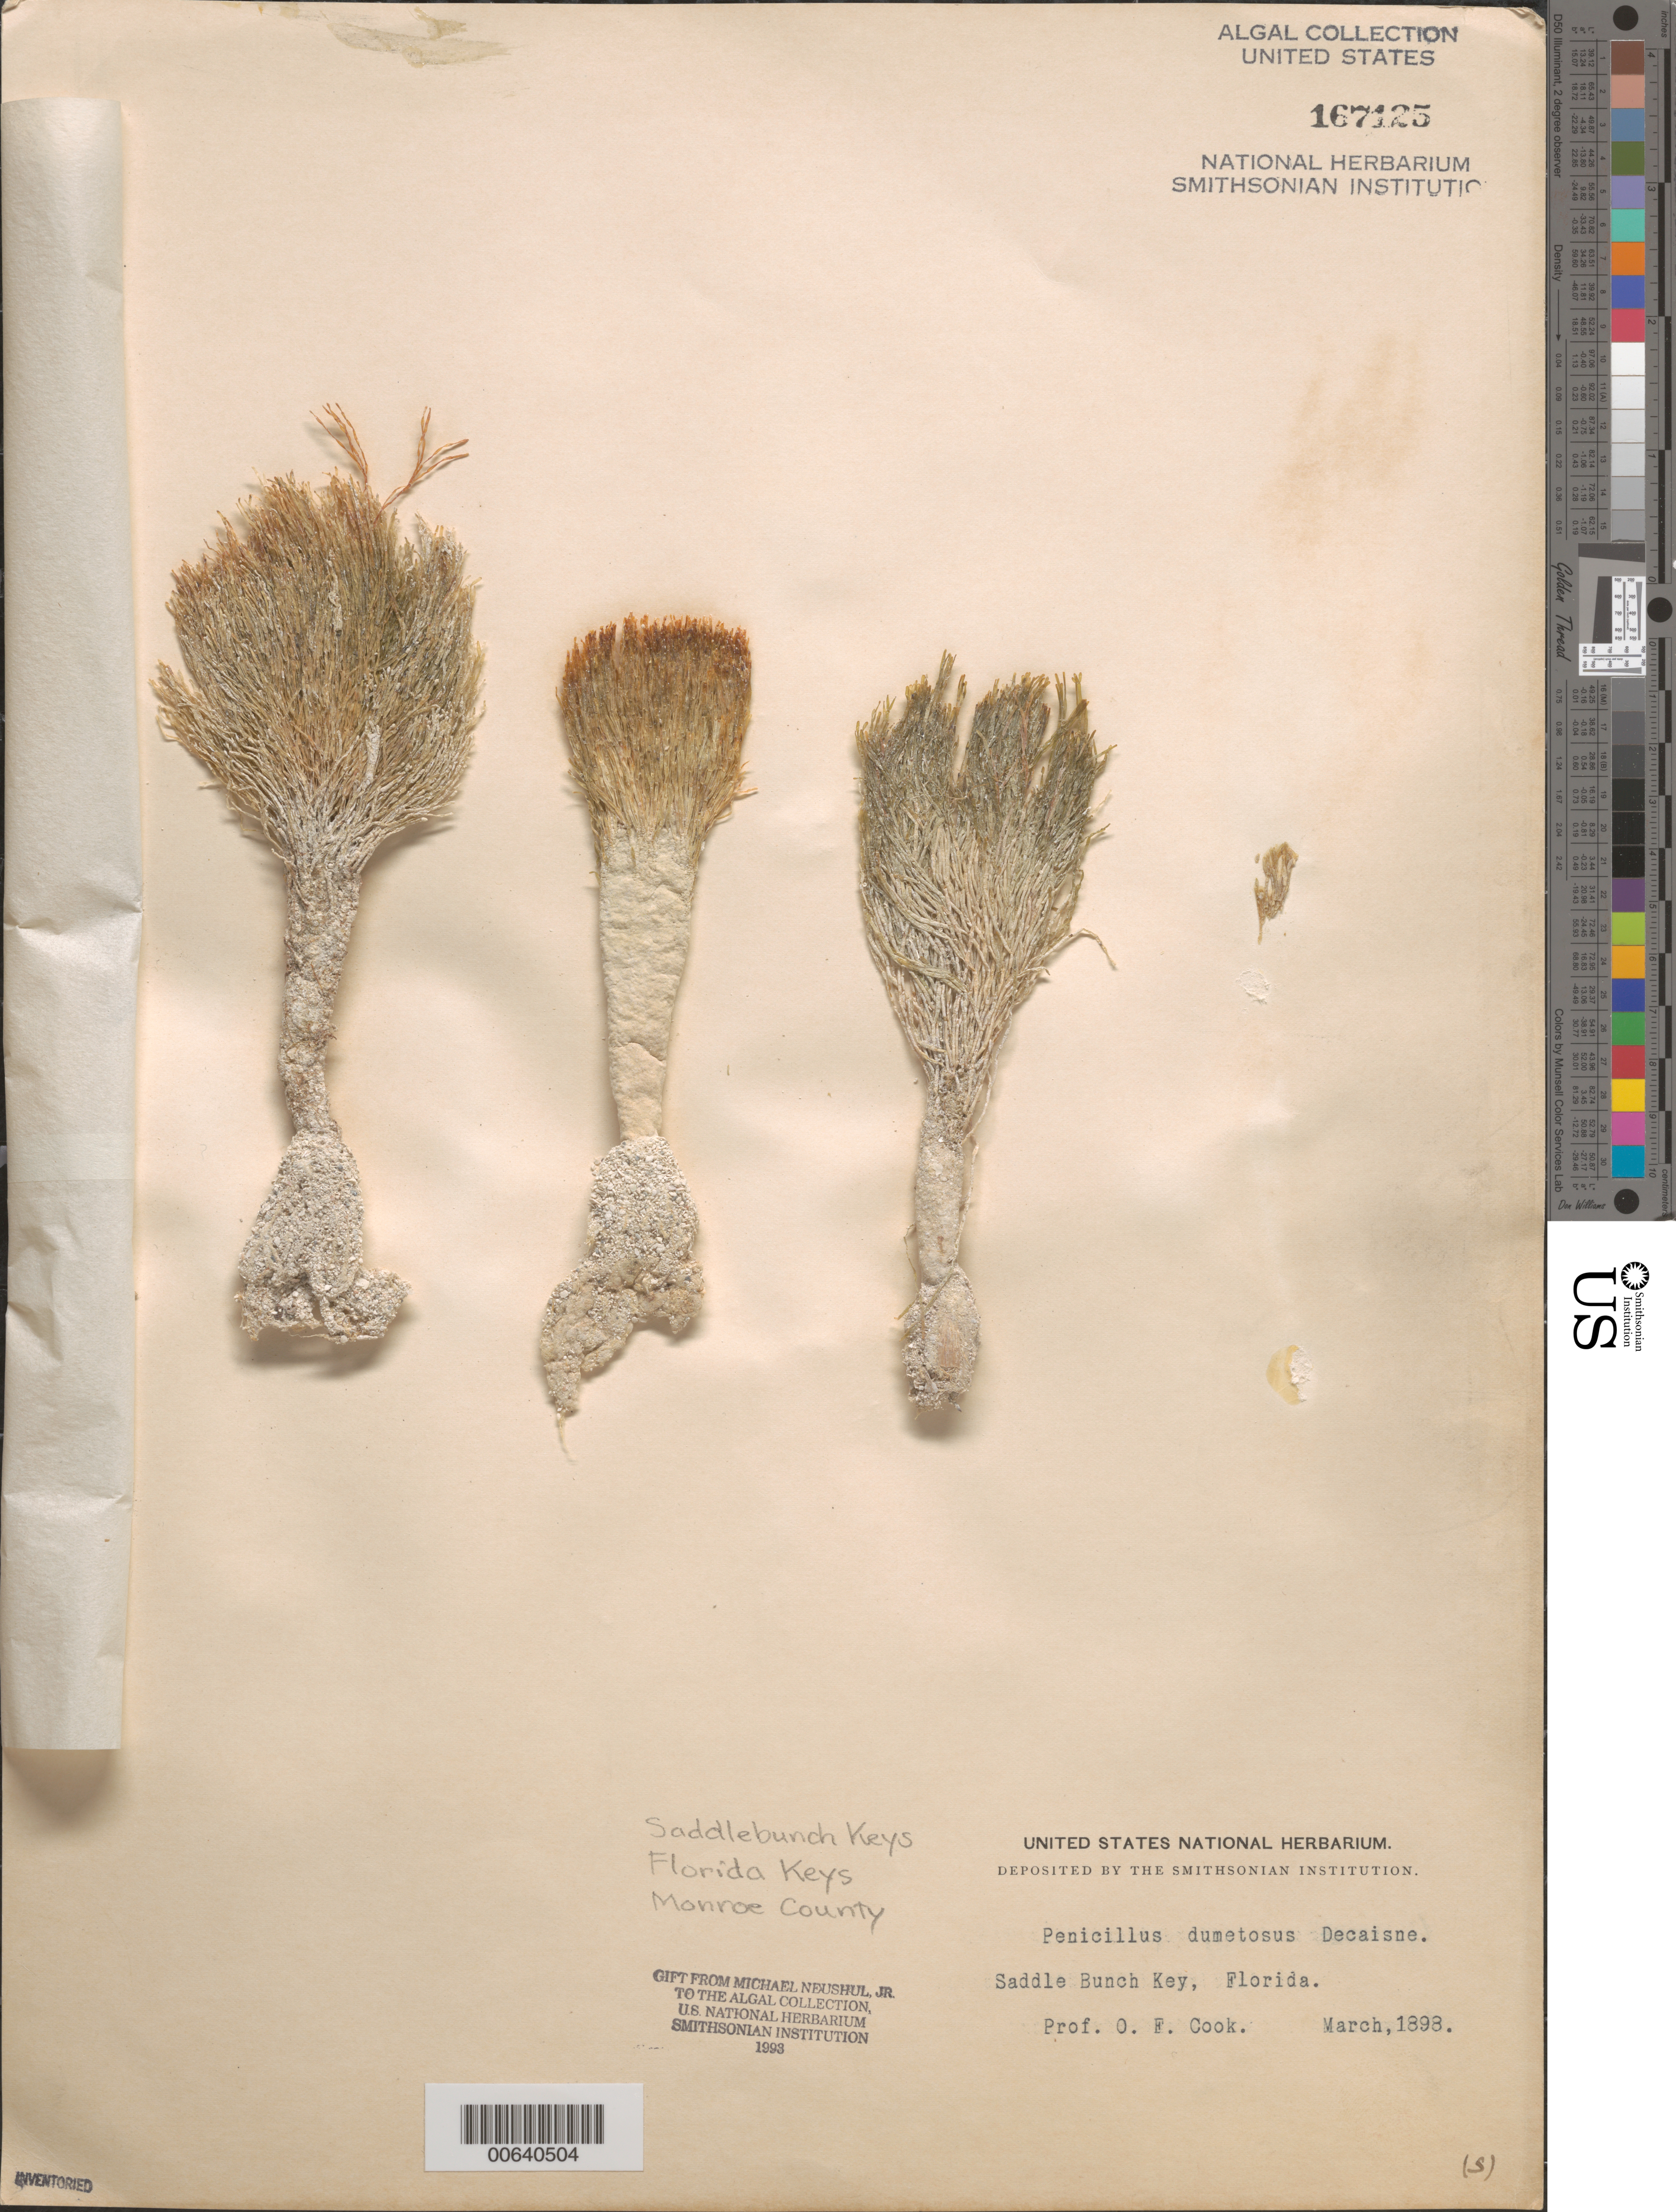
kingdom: Plantae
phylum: Chlorophyta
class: Ulvophyceae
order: Bryopsidales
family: Udoteaceae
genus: Penicillus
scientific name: Penicillus dumetosus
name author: (J.V.Lamouroux) Blainville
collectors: O. F. Cook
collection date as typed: Mar 1898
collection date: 1898-03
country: United States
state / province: Florida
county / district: Monroe County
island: Saddlebunch Keys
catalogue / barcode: US 167125